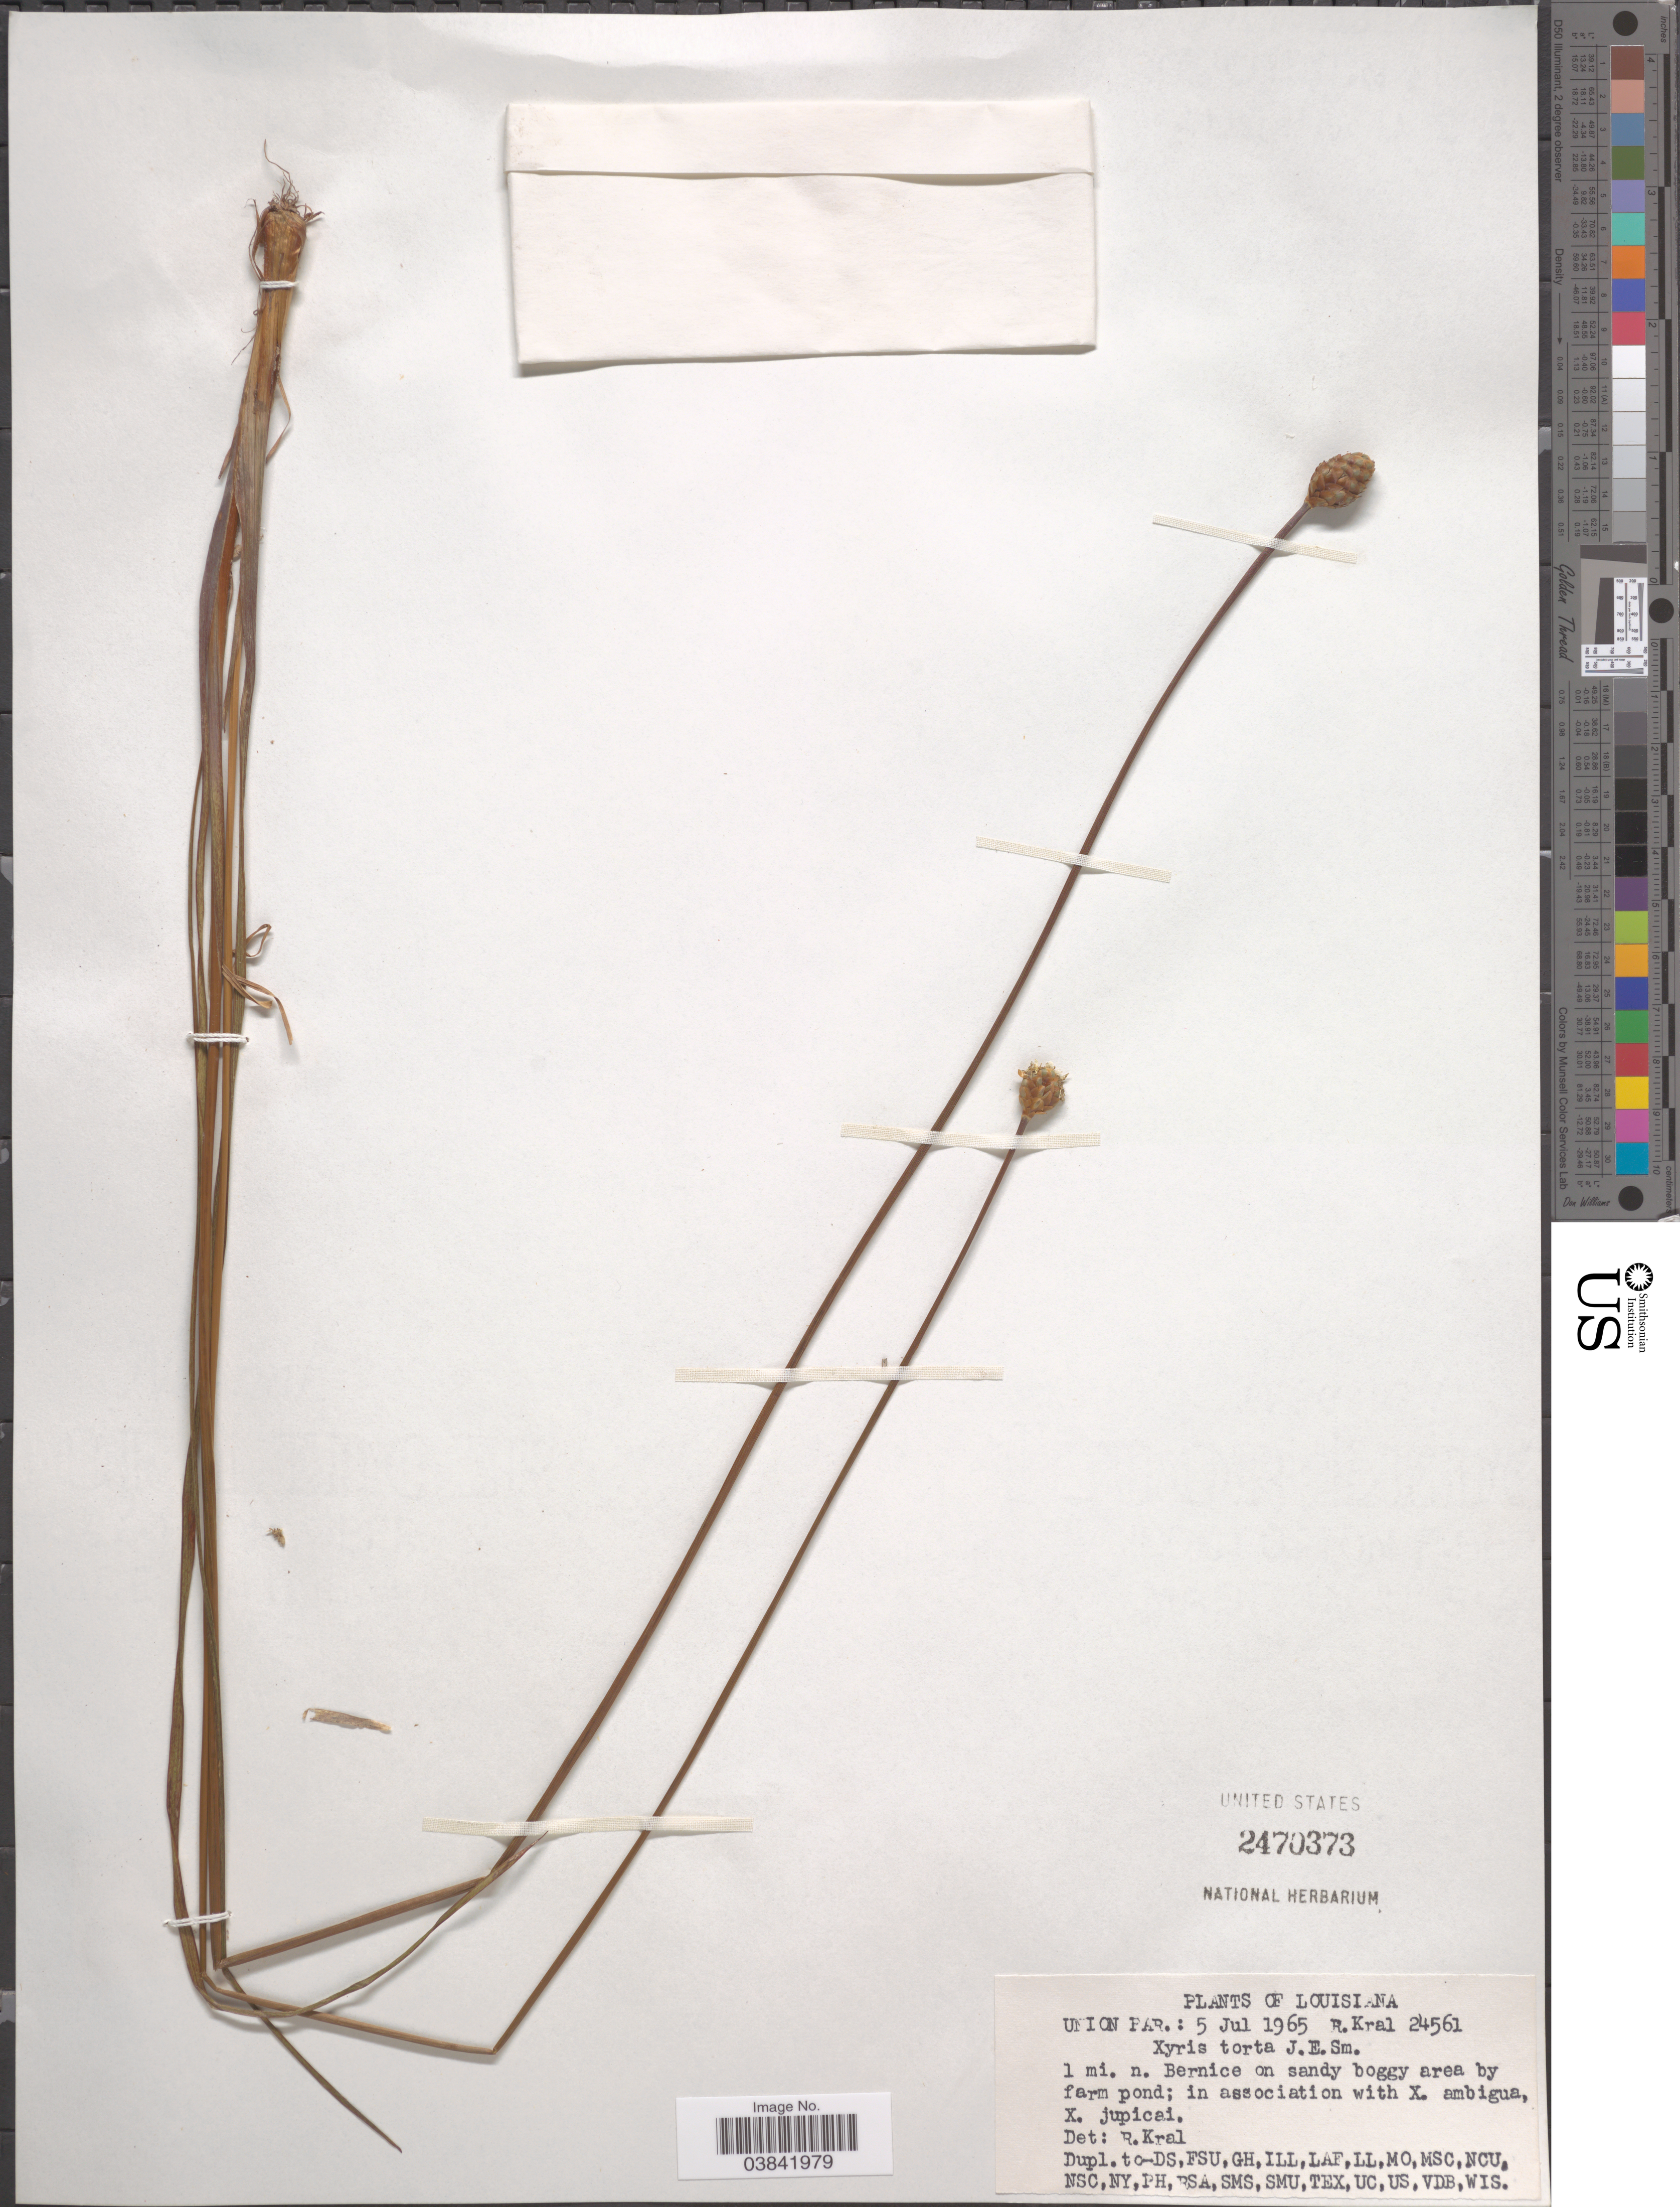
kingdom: Plantae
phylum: Tracheophyta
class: Liliopsida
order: Poales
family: Xyridaceae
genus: Xyris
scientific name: Xyris torta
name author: Sm.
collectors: R. Kral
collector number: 24561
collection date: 1965-07-05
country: United States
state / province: Louisiana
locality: Union Par.: 1 mi. n. Bernice on sandy boggy area by farm pond.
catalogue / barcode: US 2470373